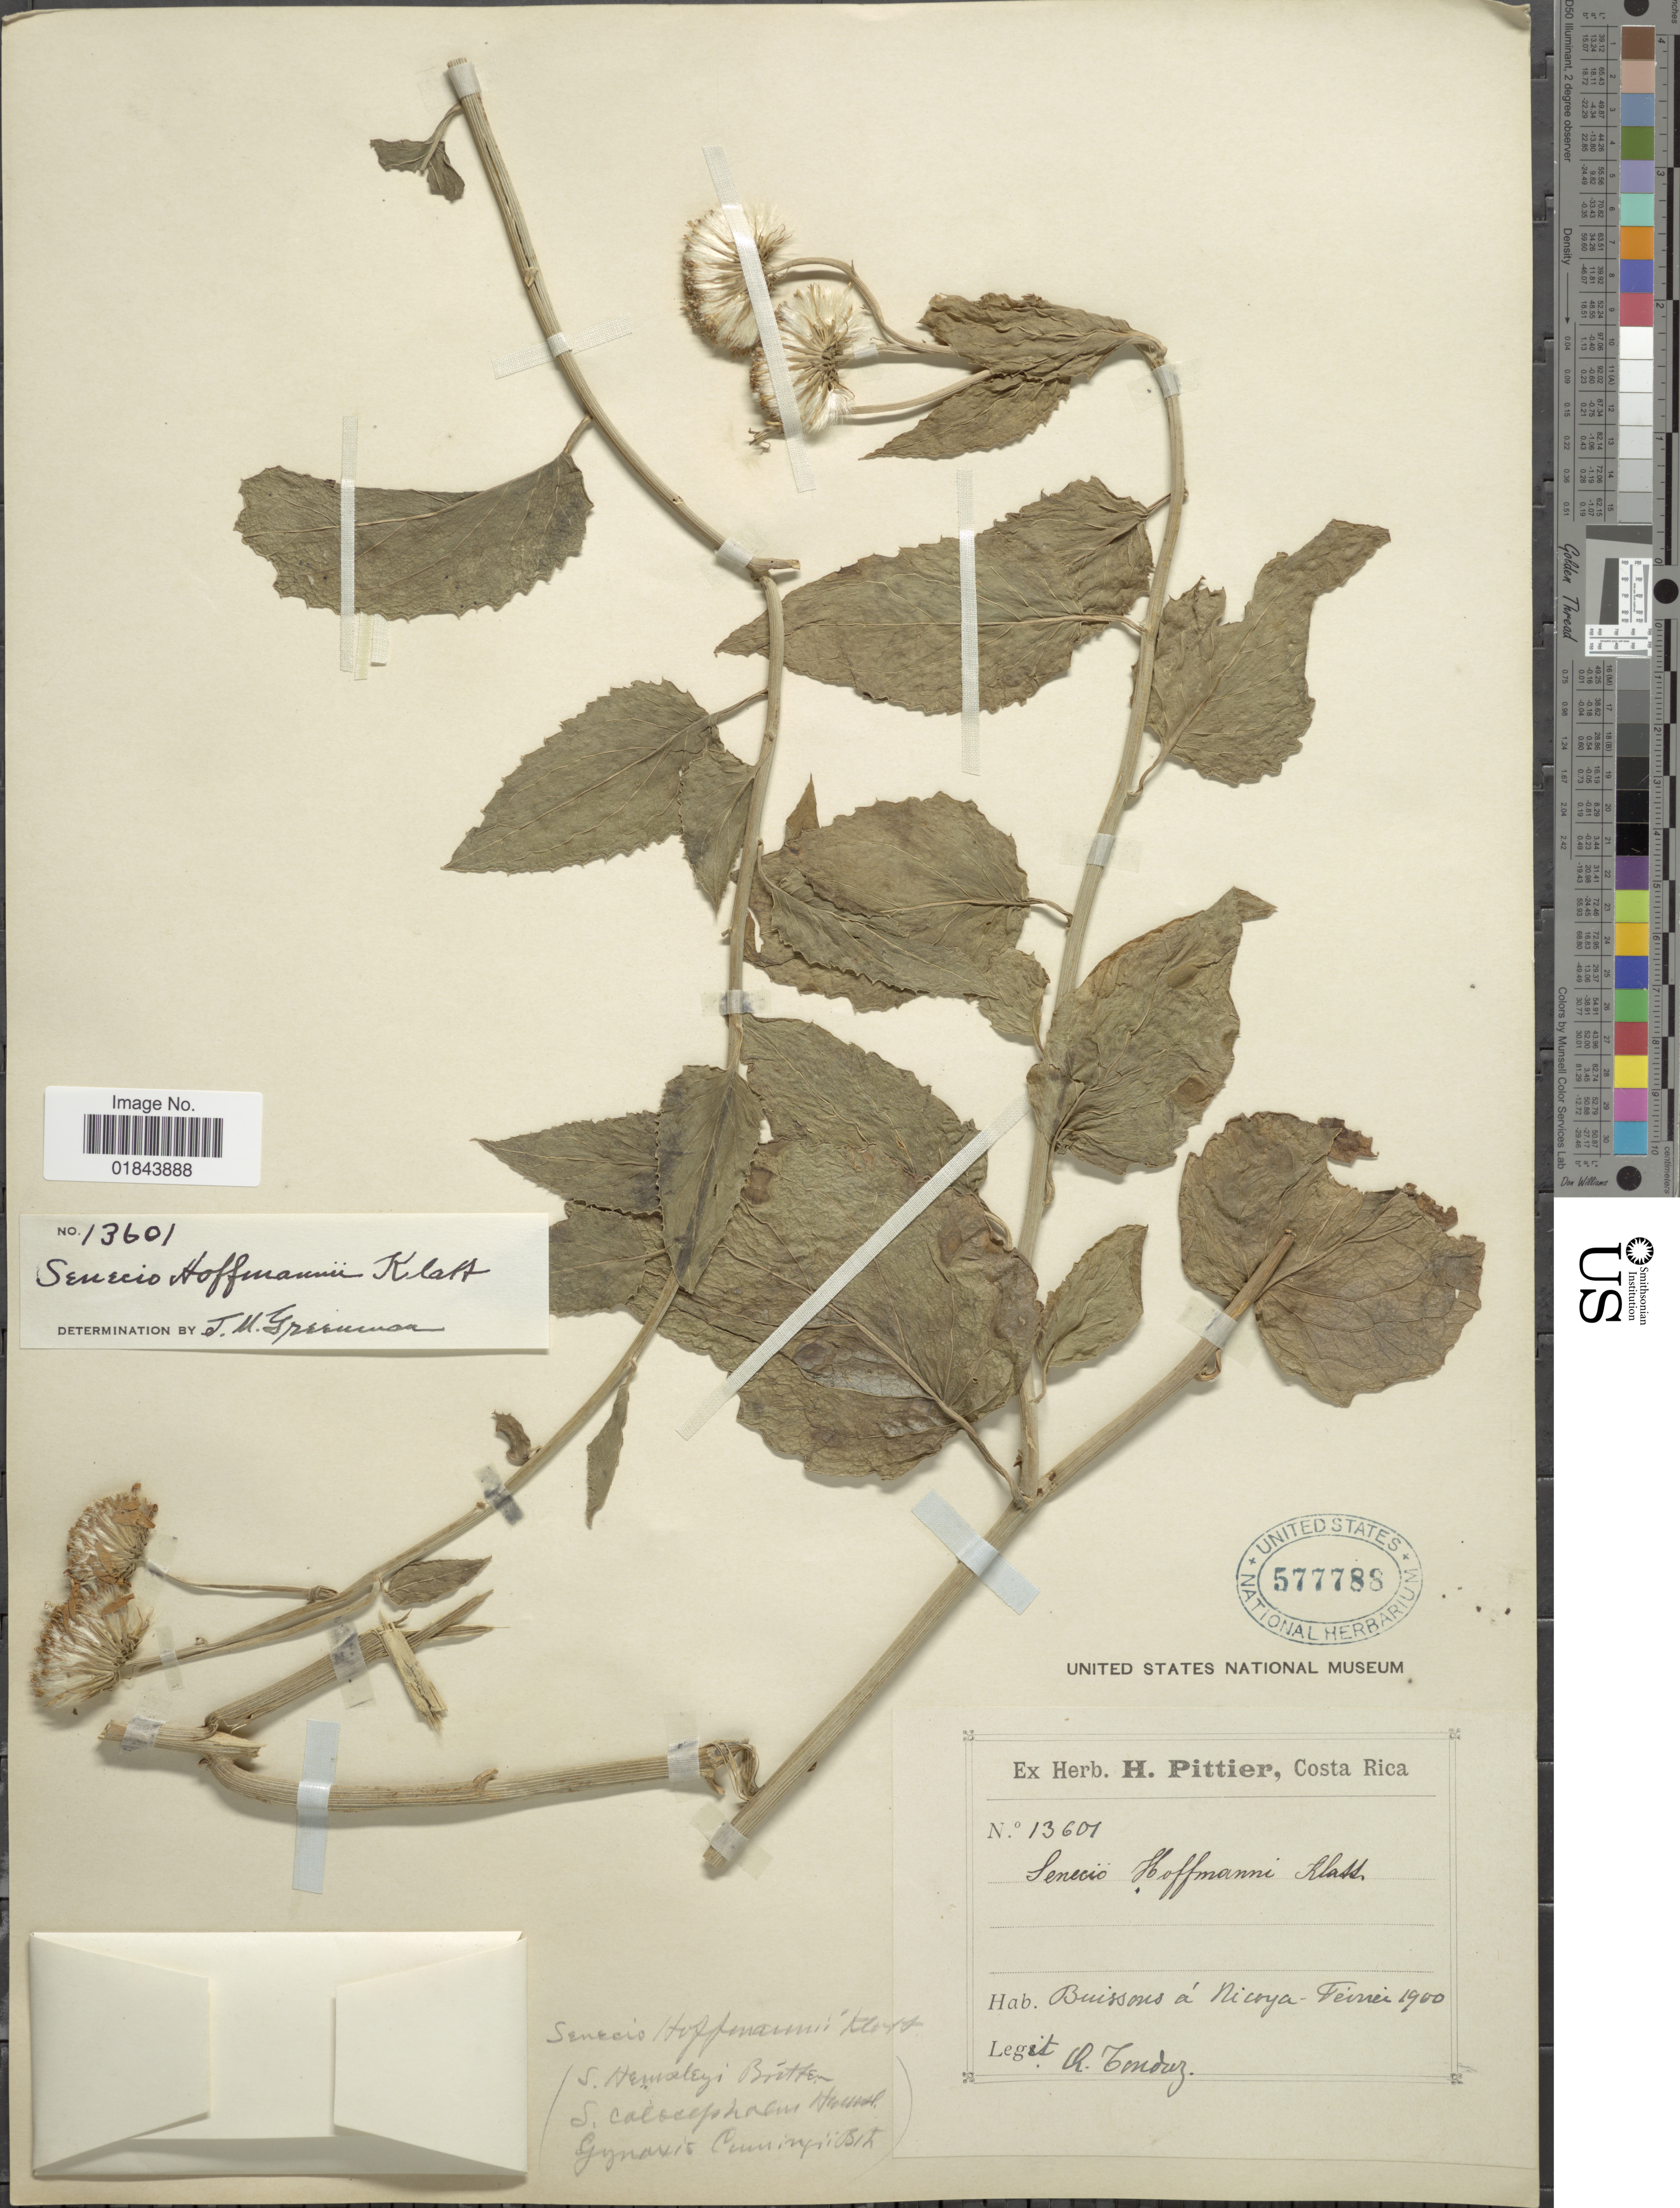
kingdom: Plantae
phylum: Tracheophyta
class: Magnoliopsida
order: Asterales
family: Asteraceae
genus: Pseudogynoxys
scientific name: Pseudogynoxys cummingii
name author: (Benth.) H. Rob. & Cuatrec.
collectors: A. Tonduz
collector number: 13601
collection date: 1900-02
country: Costa Rica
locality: Buissons á Nicoya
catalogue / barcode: US 577788